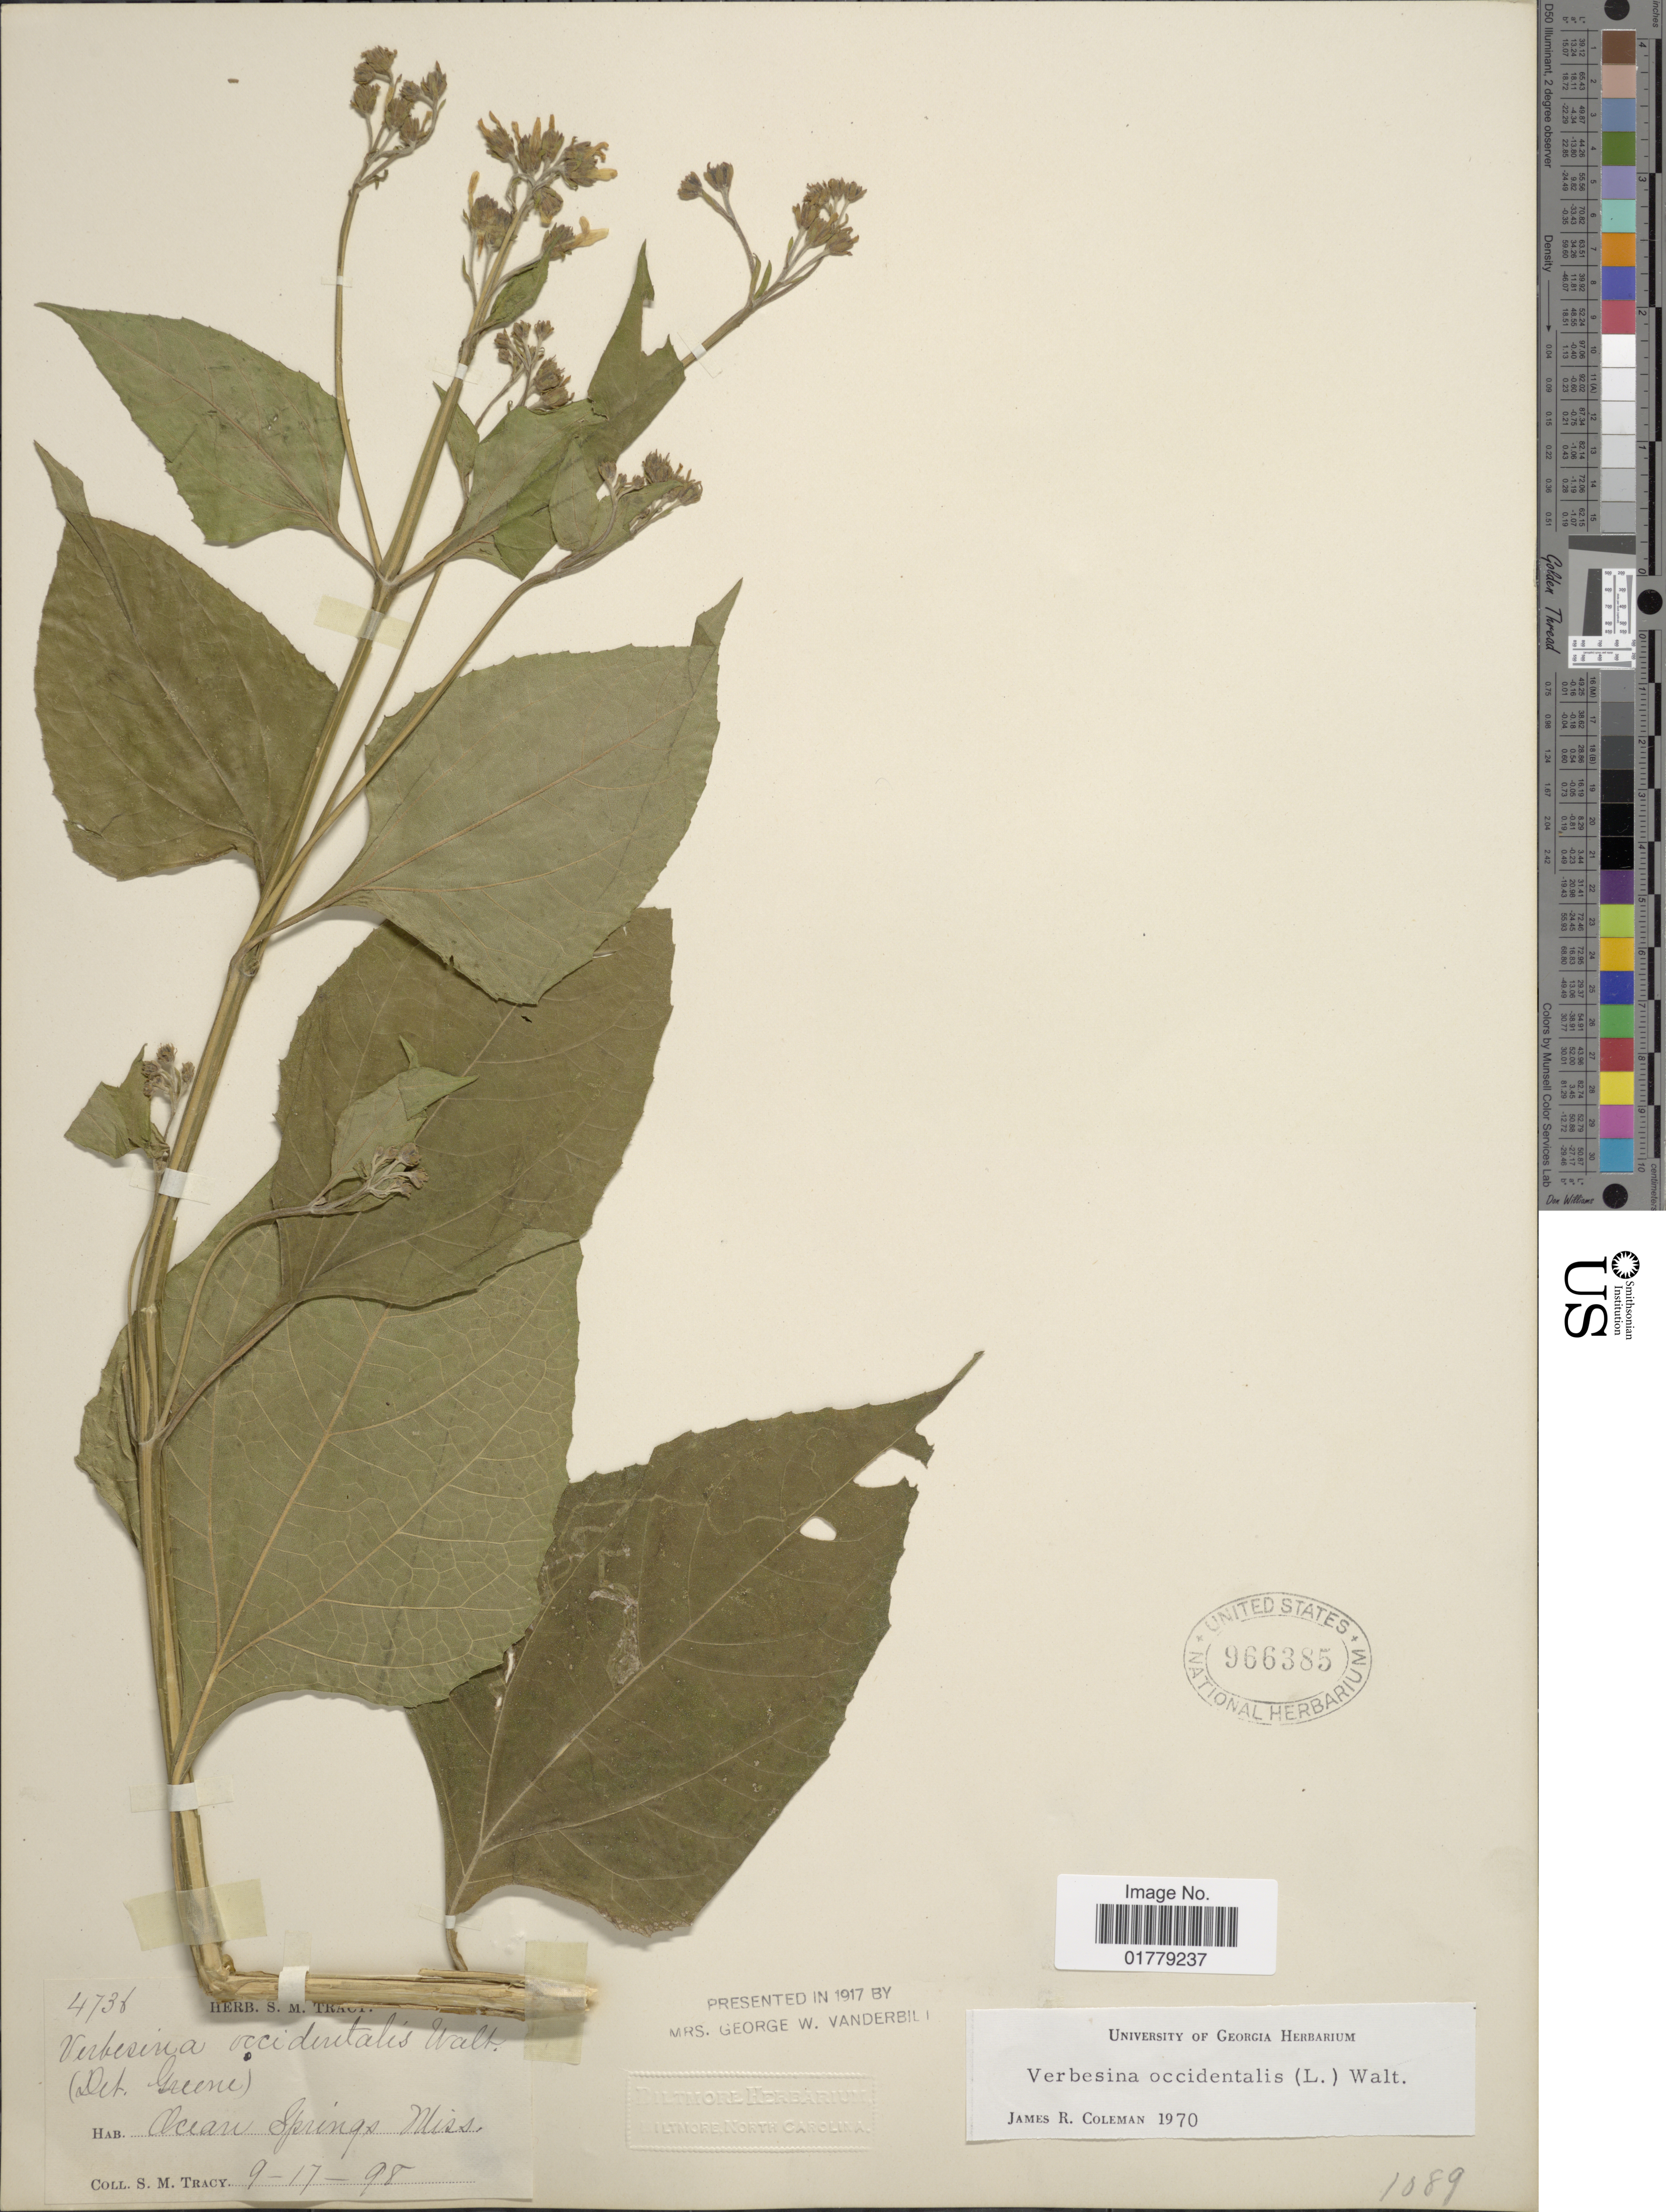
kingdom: Plantae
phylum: Tracheophyta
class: Magnoliopsida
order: Asterales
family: Asteraceae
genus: Verbesina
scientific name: Verbesina occidentalis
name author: (L.) Walter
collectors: S. M. Tracy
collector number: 4736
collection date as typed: Transcribed d/m/y: 17/9/98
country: United States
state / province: Mississippi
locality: Ocean Springs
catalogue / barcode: US 966385